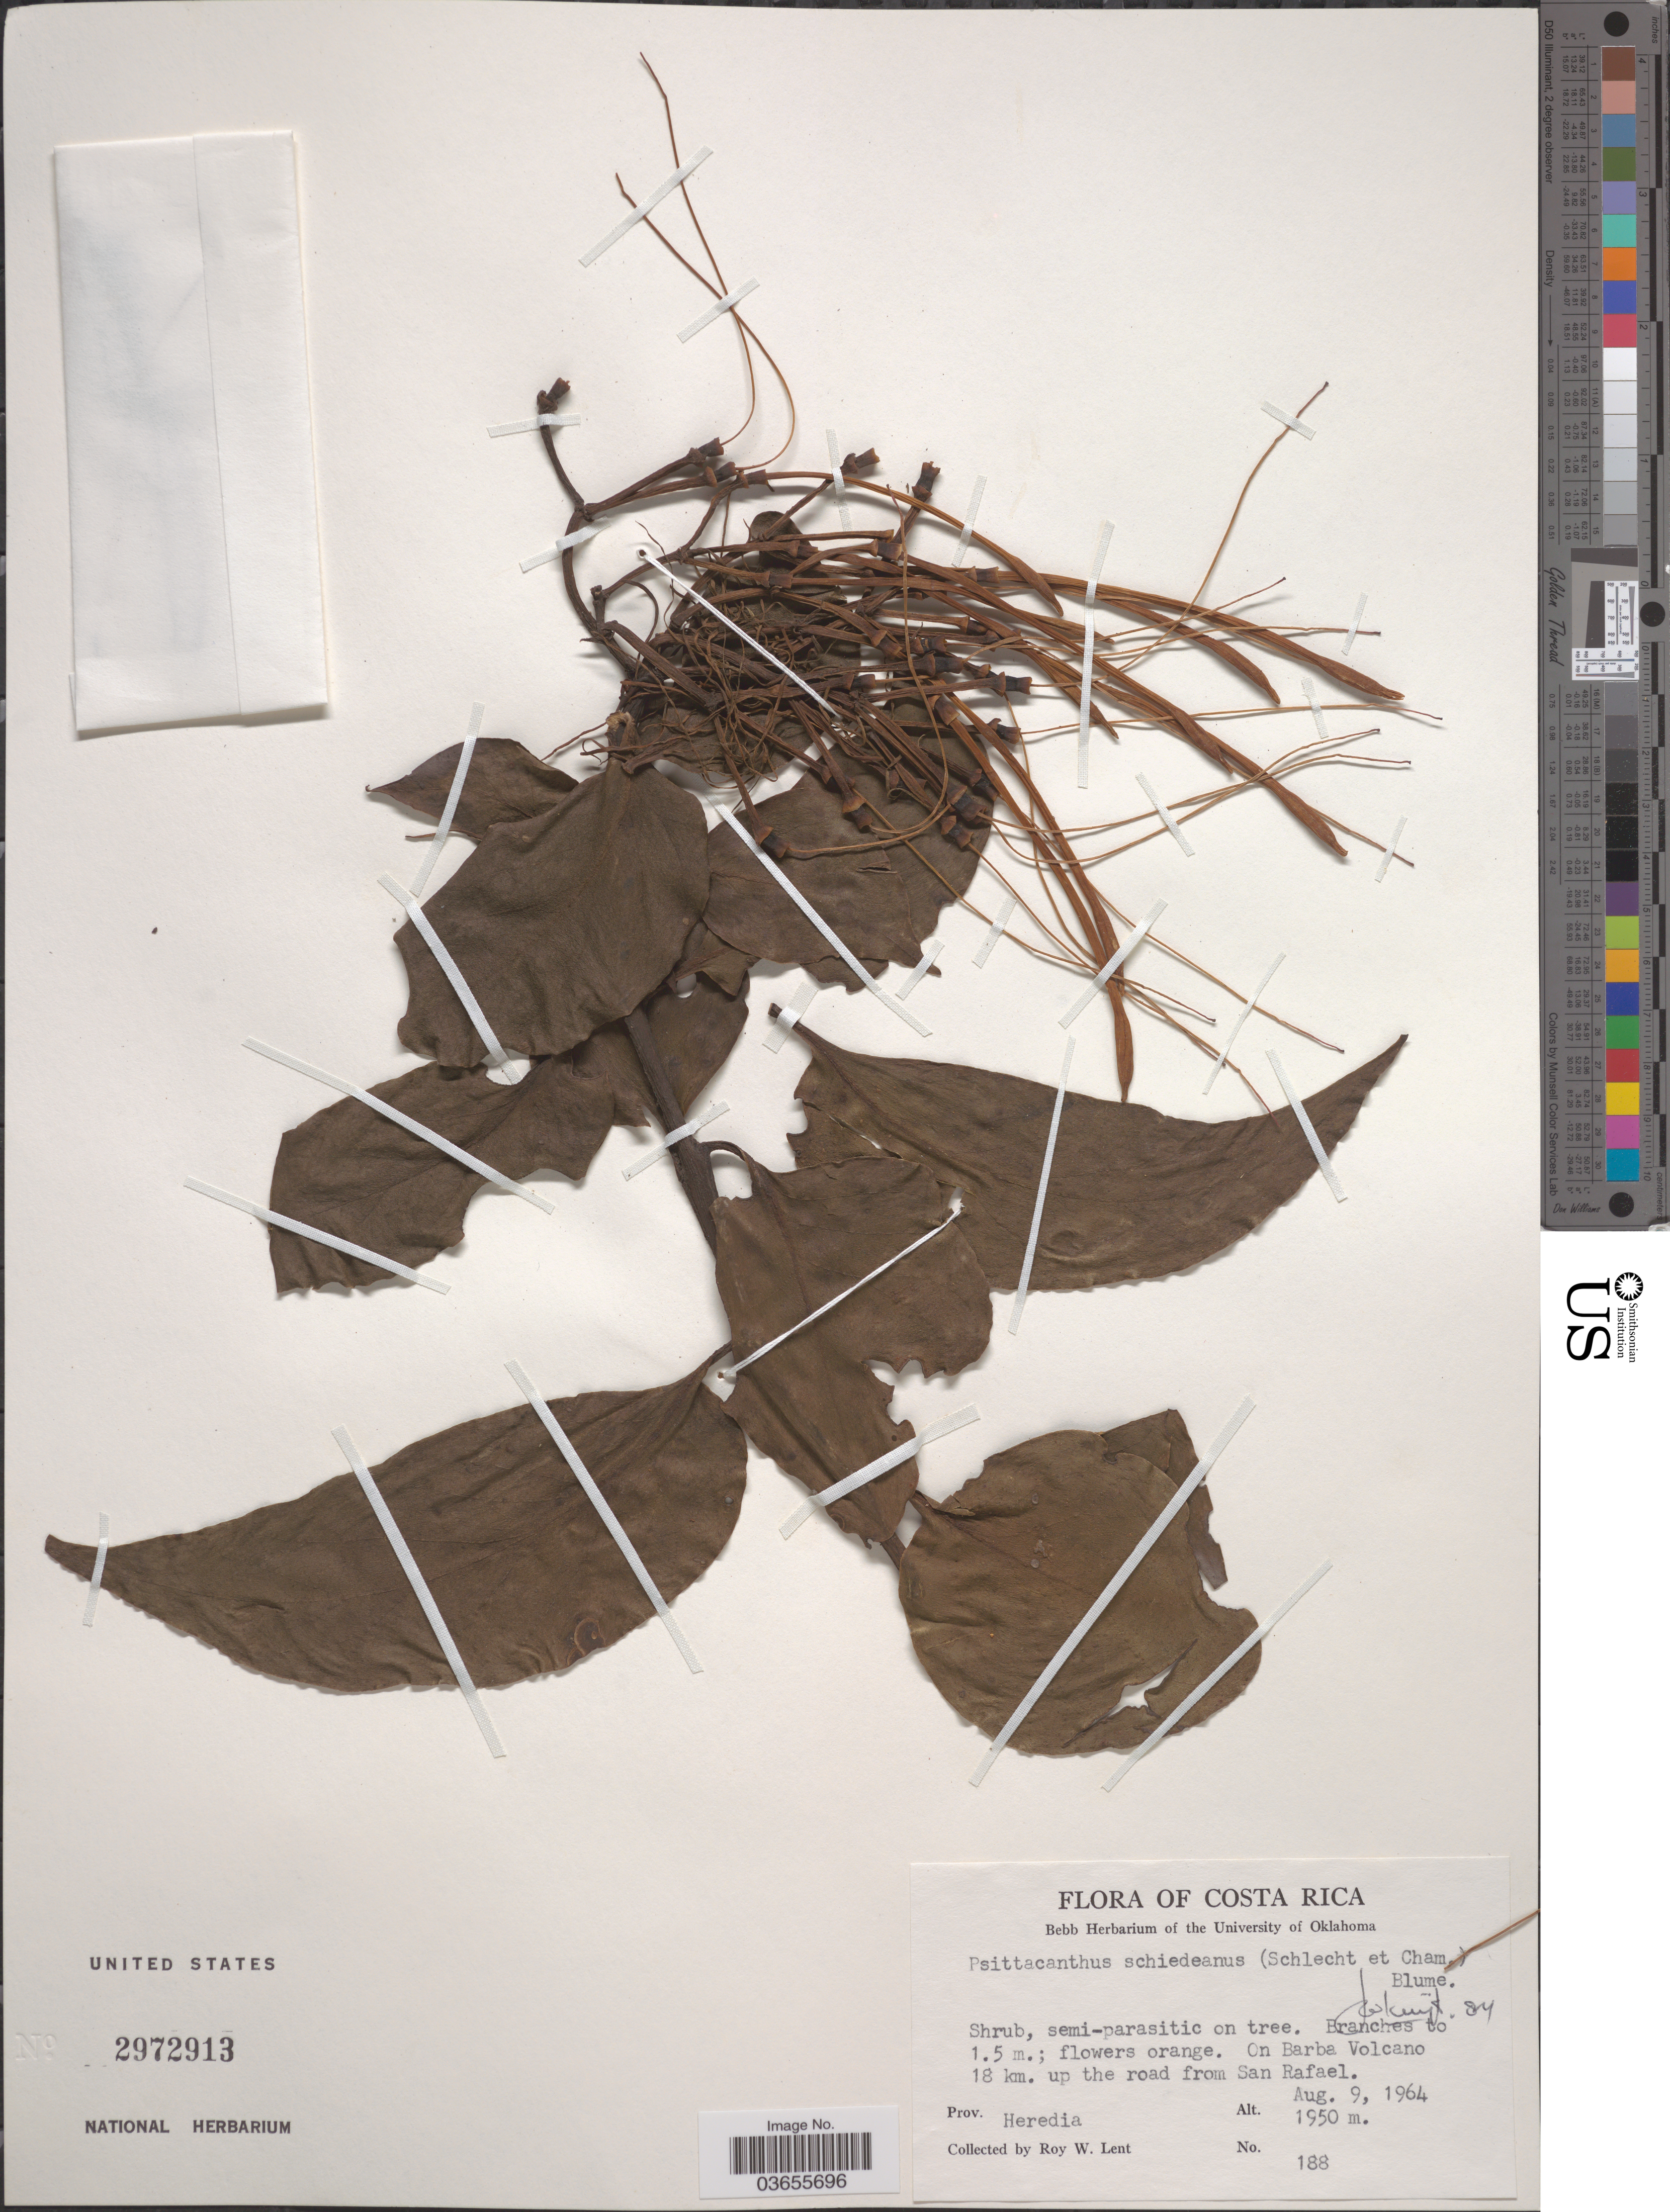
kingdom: Plantae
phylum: Tracheophyta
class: Magnoliopsida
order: Santalales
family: Loranthaceae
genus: Psittacanthus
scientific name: Psittacanthus schiedeanus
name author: (Schltdl. & Cham.) Blume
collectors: R. W. Lent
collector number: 188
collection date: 1964-08-09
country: Costa Rica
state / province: Heredia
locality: On Barba Volcano 18 km. up the road from San Rafael.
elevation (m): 1950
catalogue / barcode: US 2972913